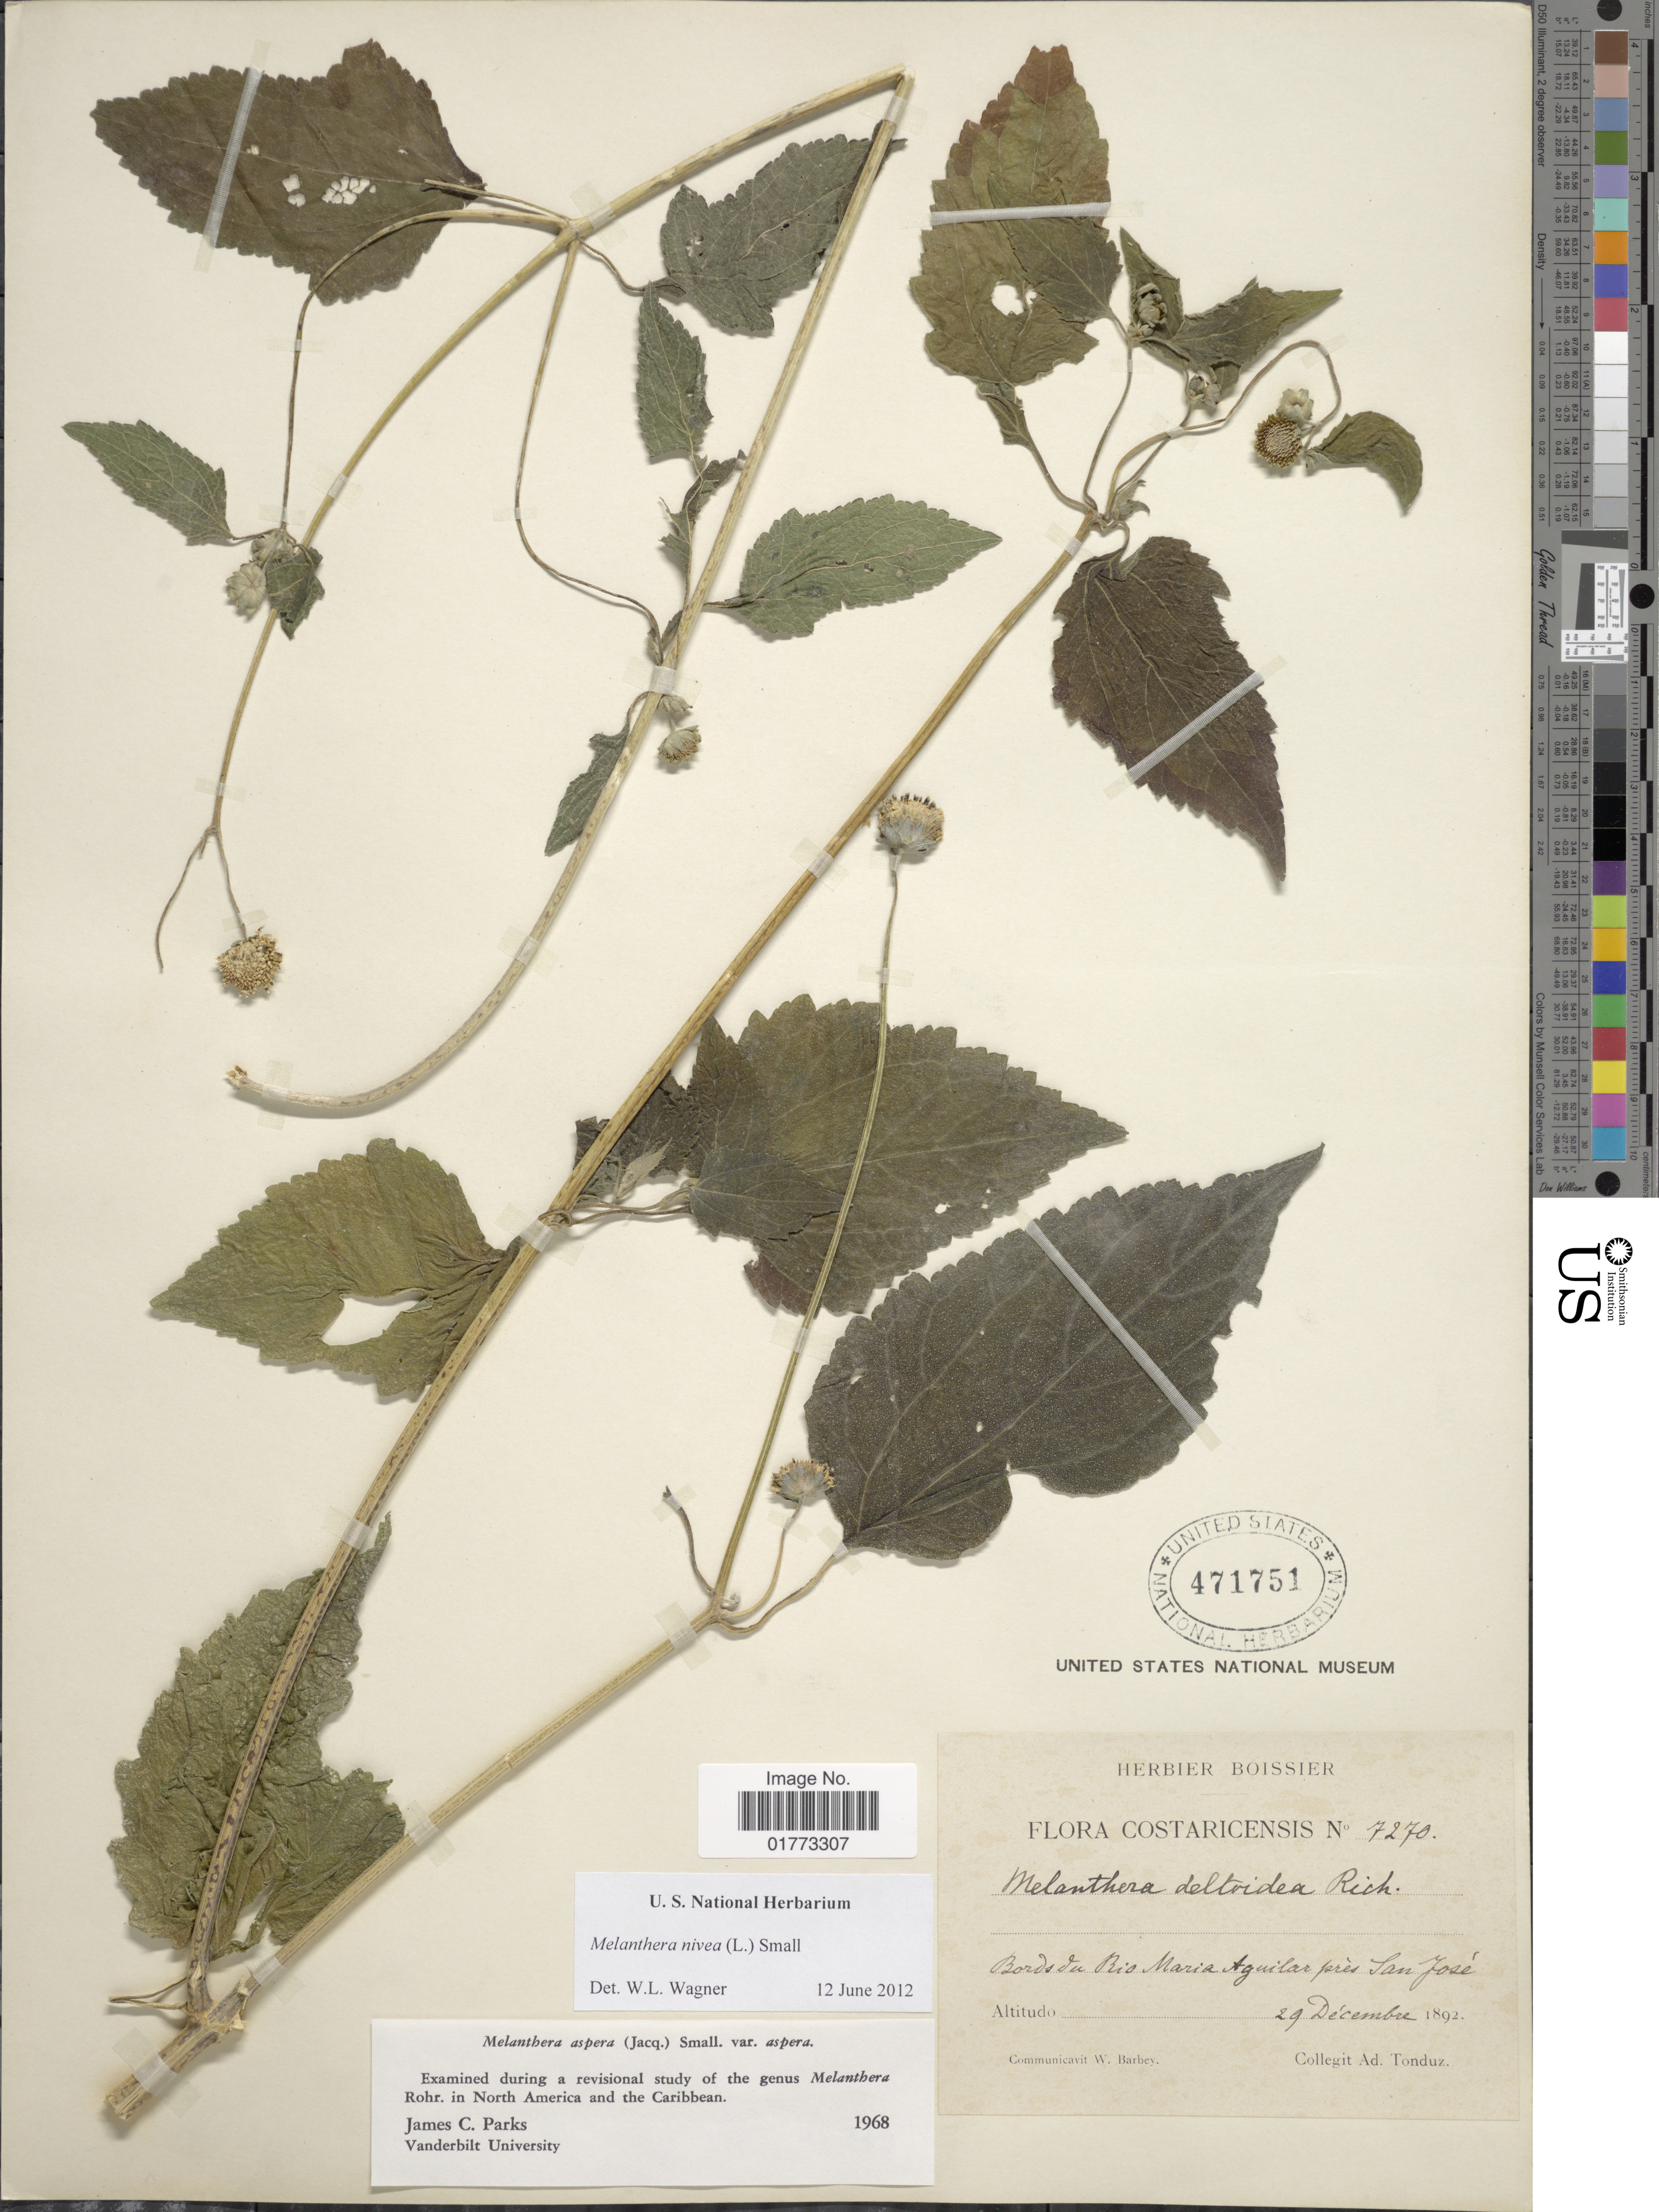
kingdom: Plantae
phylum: Tracheophyta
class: Magnoliopsida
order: Asterales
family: Asteraceae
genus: Melanthera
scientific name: Melanthera nivea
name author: (L.) Small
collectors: A. Tonduz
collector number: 7270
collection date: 1892-12-29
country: Costa Rica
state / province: San José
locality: Bords du Rio Maria Aguilar prés San José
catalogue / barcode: US 471751